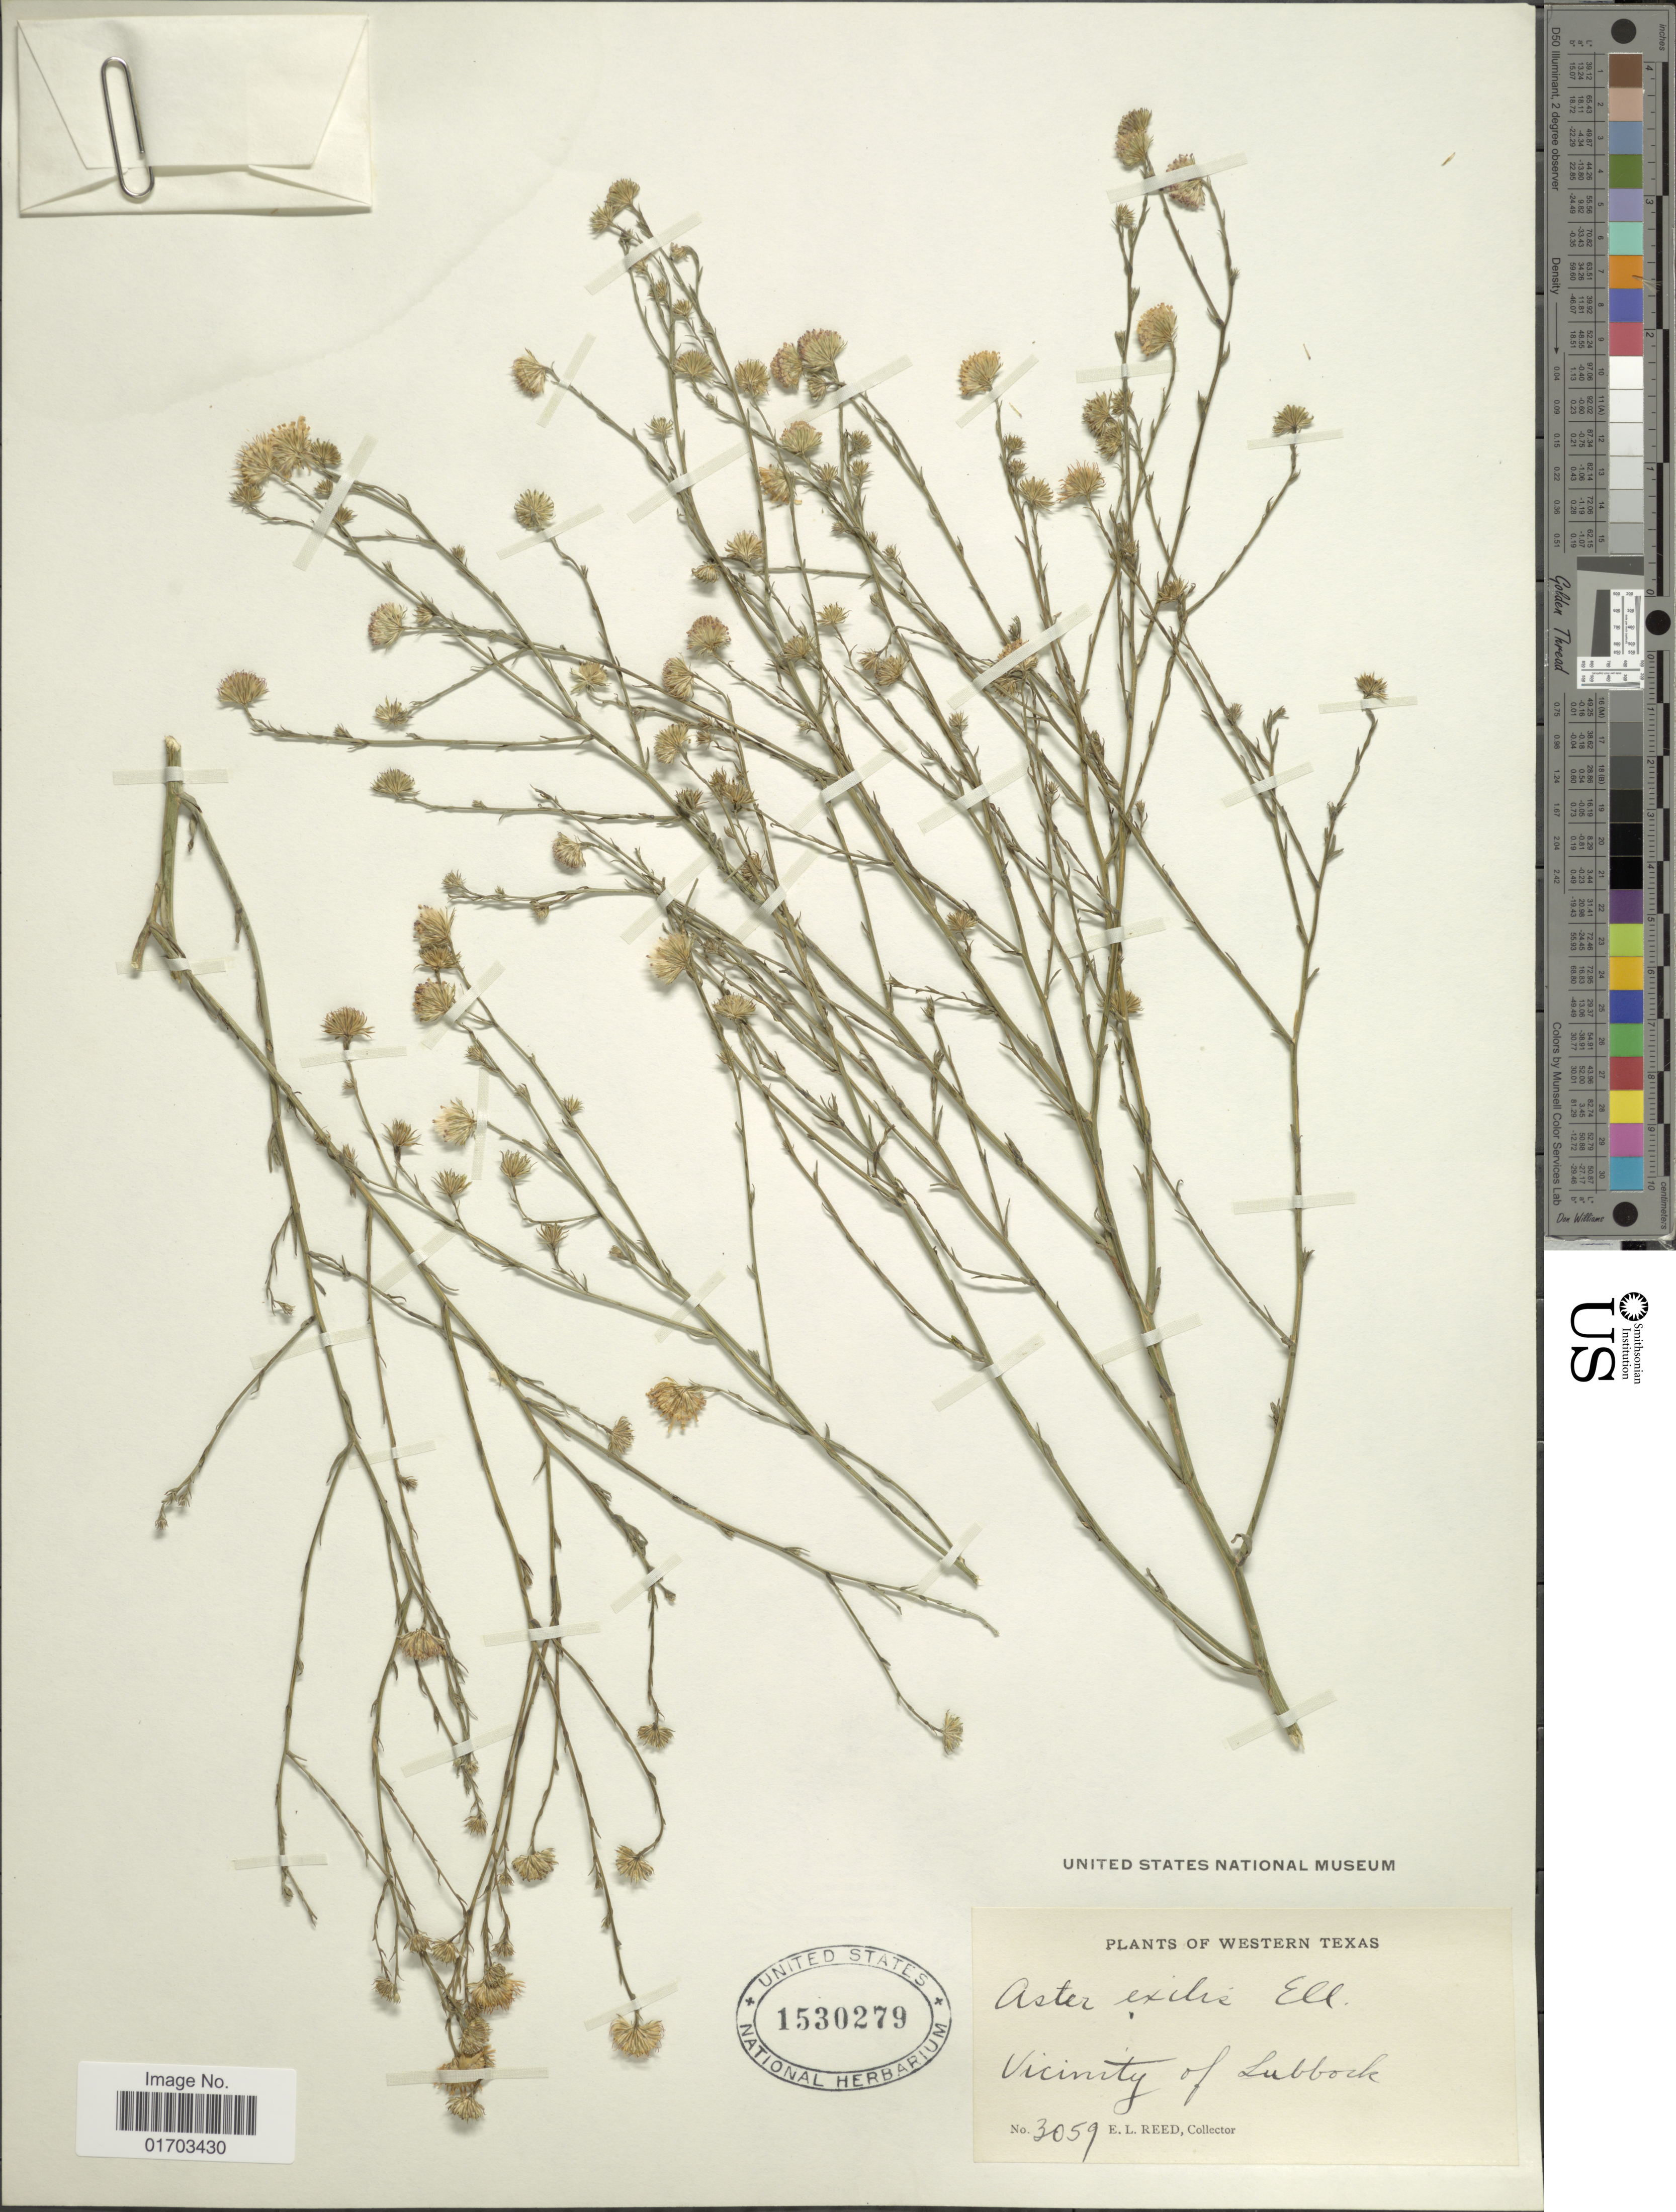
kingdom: Plantae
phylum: Tracheophyta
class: Magnoliopsida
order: Asterales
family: Asteraceae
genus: Symphyotrichum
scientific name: Symphyotrichum subulatum var. ligulatum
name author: (Shinners) S.D. Sundb.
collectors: E. Reed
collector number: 3059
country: United States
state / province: Texas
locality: Western Texas, vicinity of Lubbock.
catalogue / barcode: US 1530279